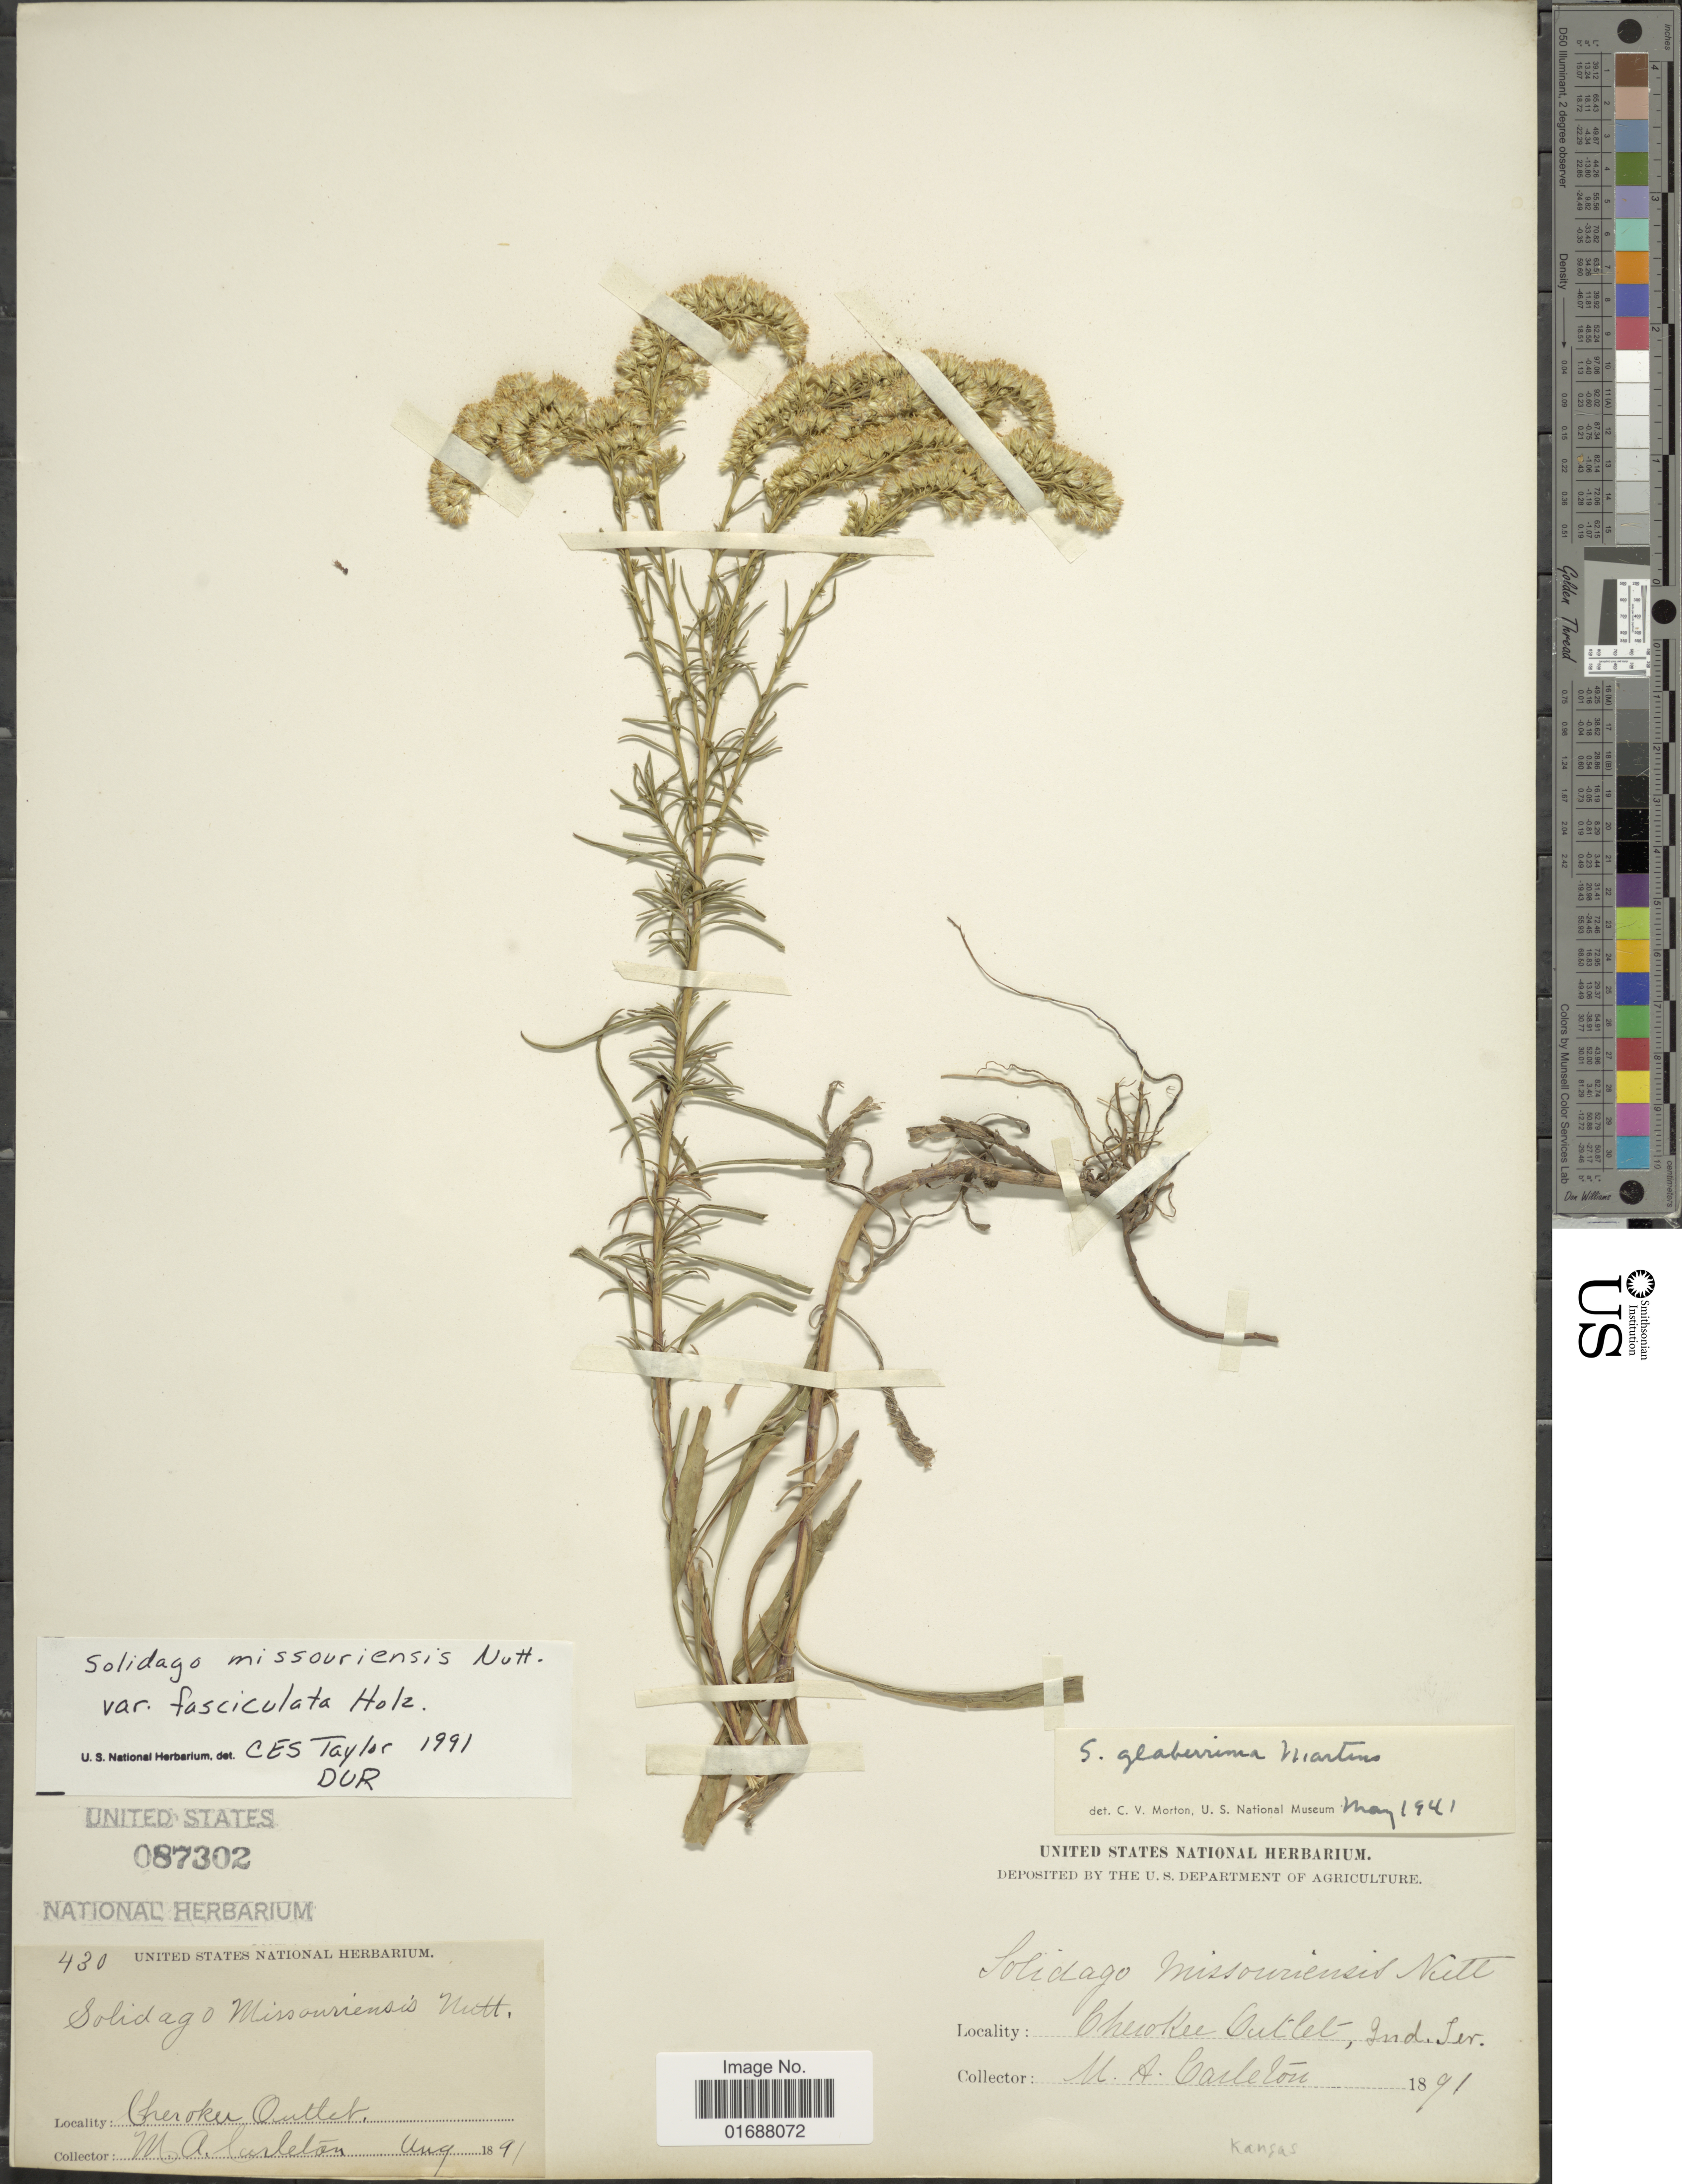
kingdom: Plantae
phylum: Tracheophyta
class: Magnoliopsida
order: Asterales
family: Asteraceae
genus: Solidago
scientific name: Solidago missouriensis var. fasciculata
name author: Holz.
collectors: M. A. Carleton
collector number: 430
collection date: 1891-08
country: United States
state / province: Kansas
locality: Cherokee Outlet.Ind. Ter.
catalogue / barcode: US 87302